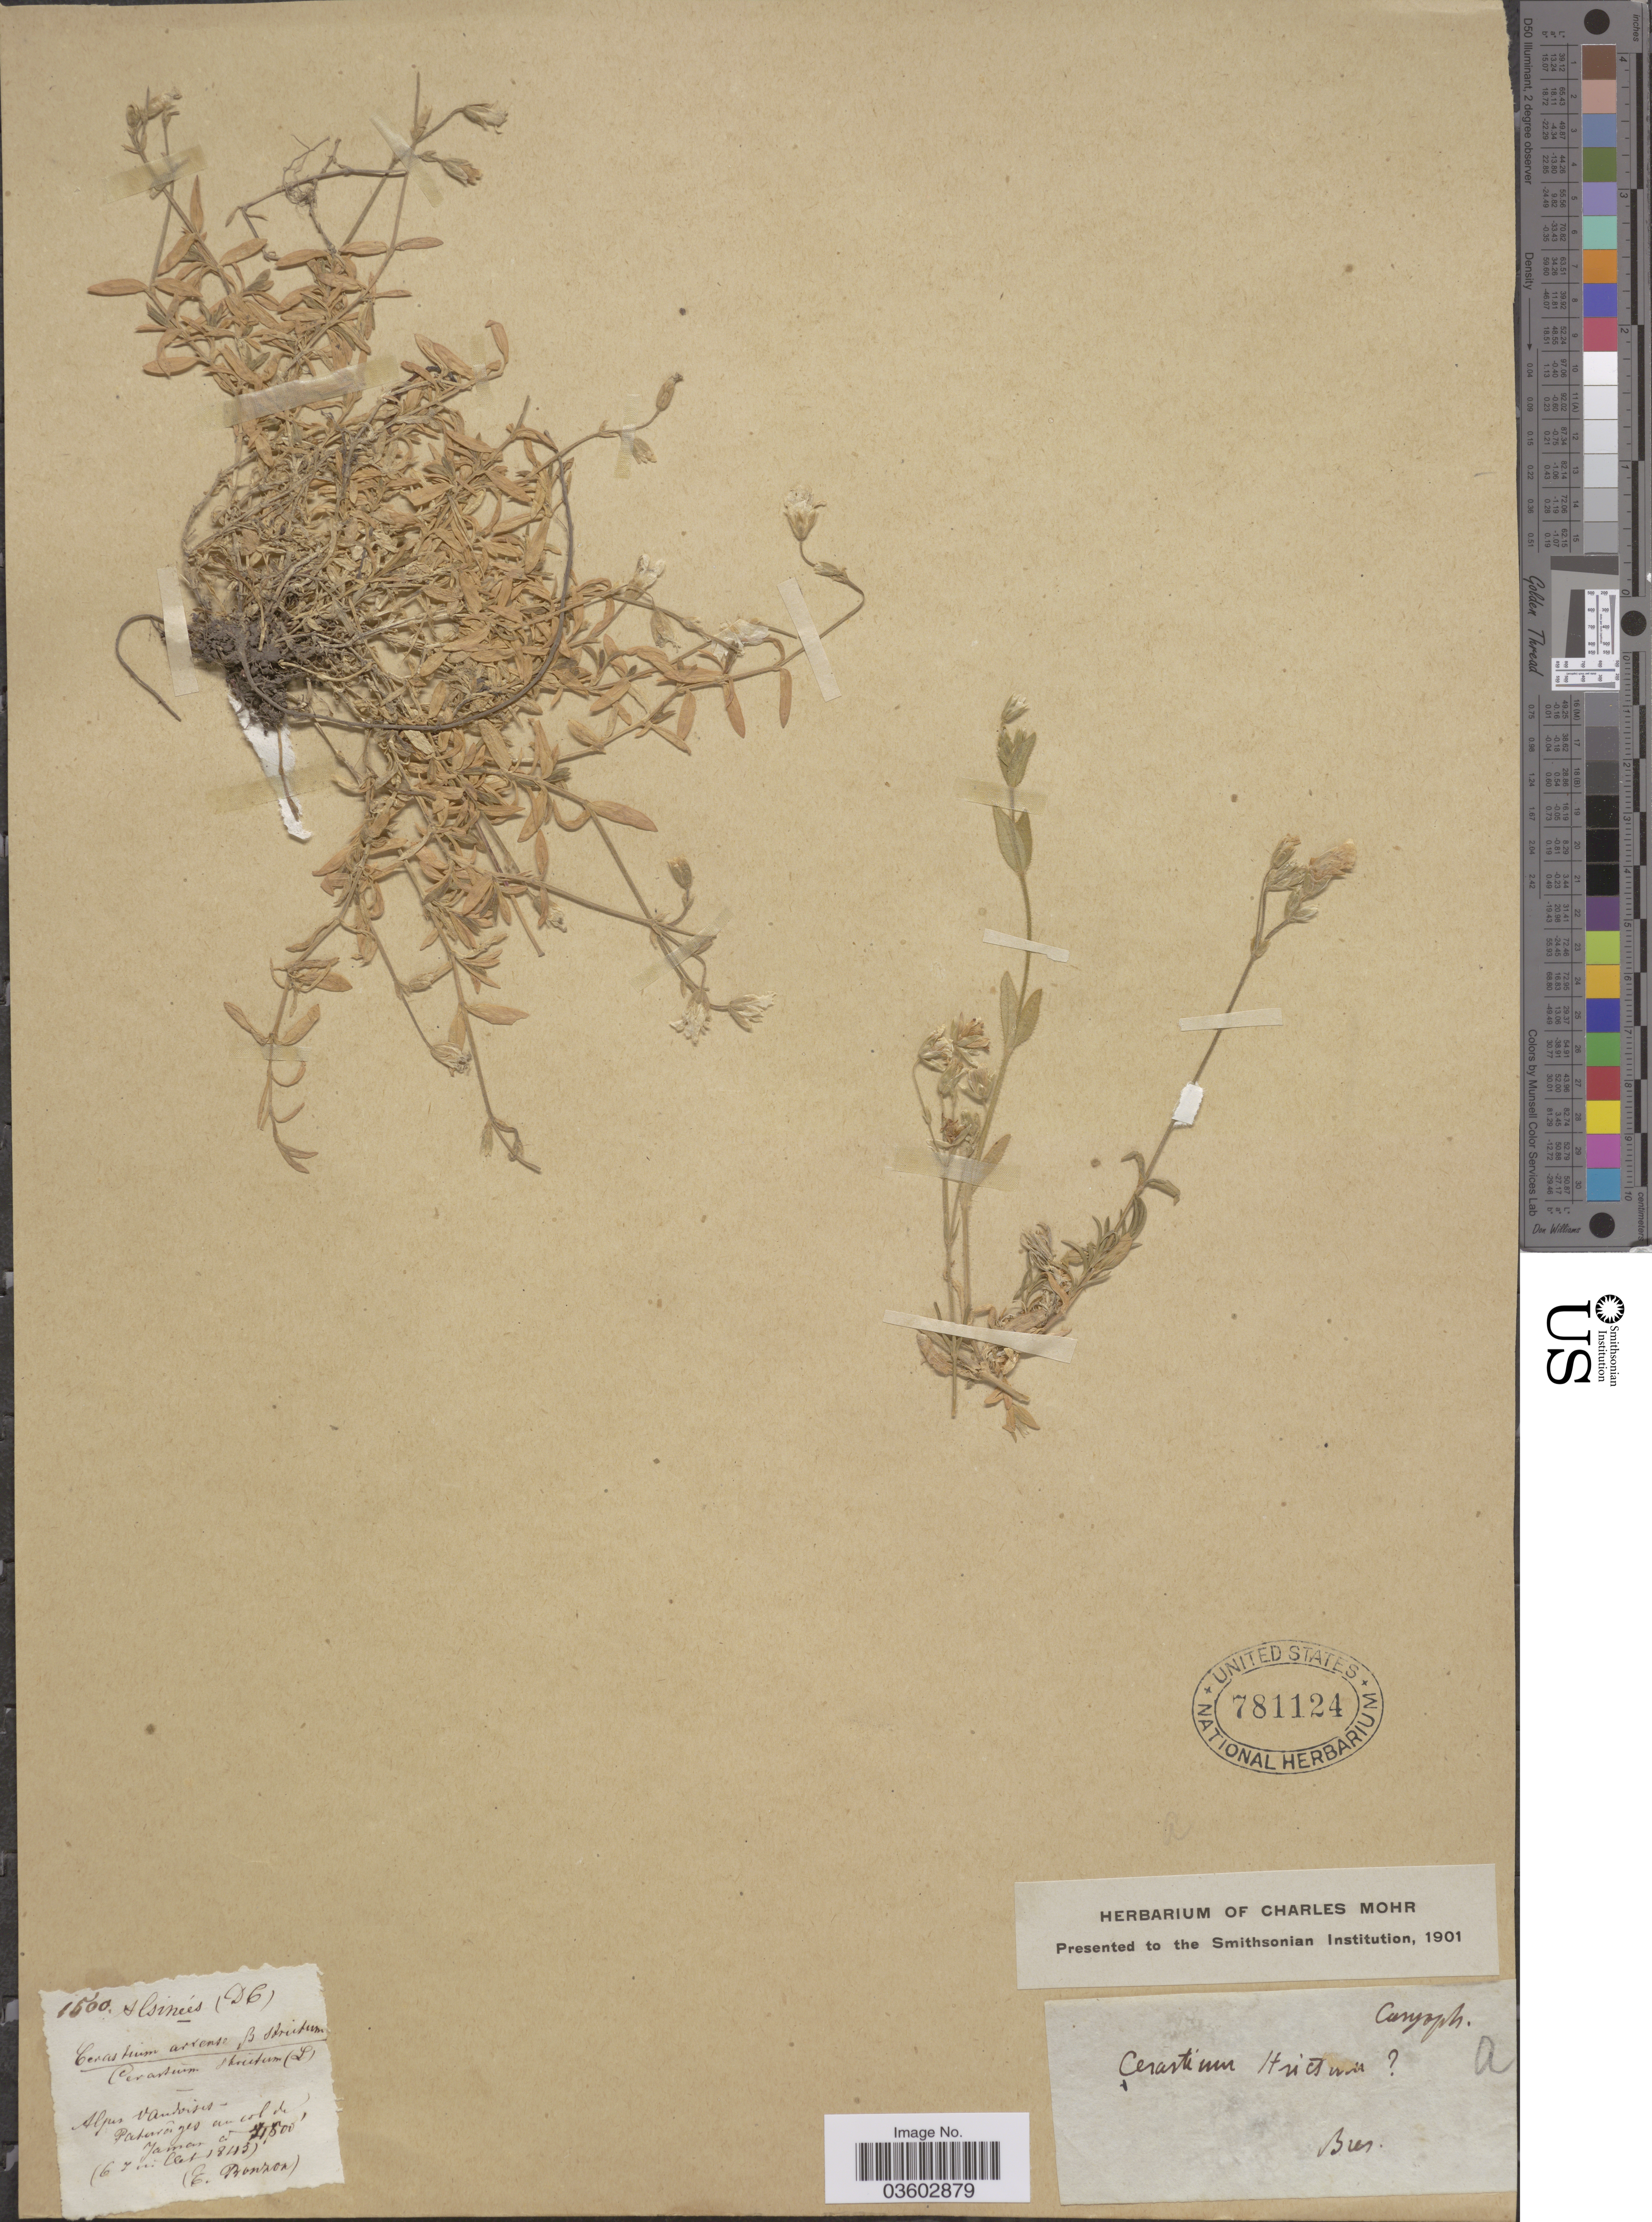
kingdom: Plantae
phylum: Tracheophyta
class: Magnoliopsida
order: Caryophyllales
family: Caryophyllaceae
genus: Cerastium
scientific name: Cerastium arvense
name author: L.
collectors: E. Bonzon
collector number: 1500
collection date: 1845-07-06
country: Switzerland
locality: Alpus vandrisis. Paturâges en col de Jaman.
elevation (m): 1463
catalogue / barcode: US 781124